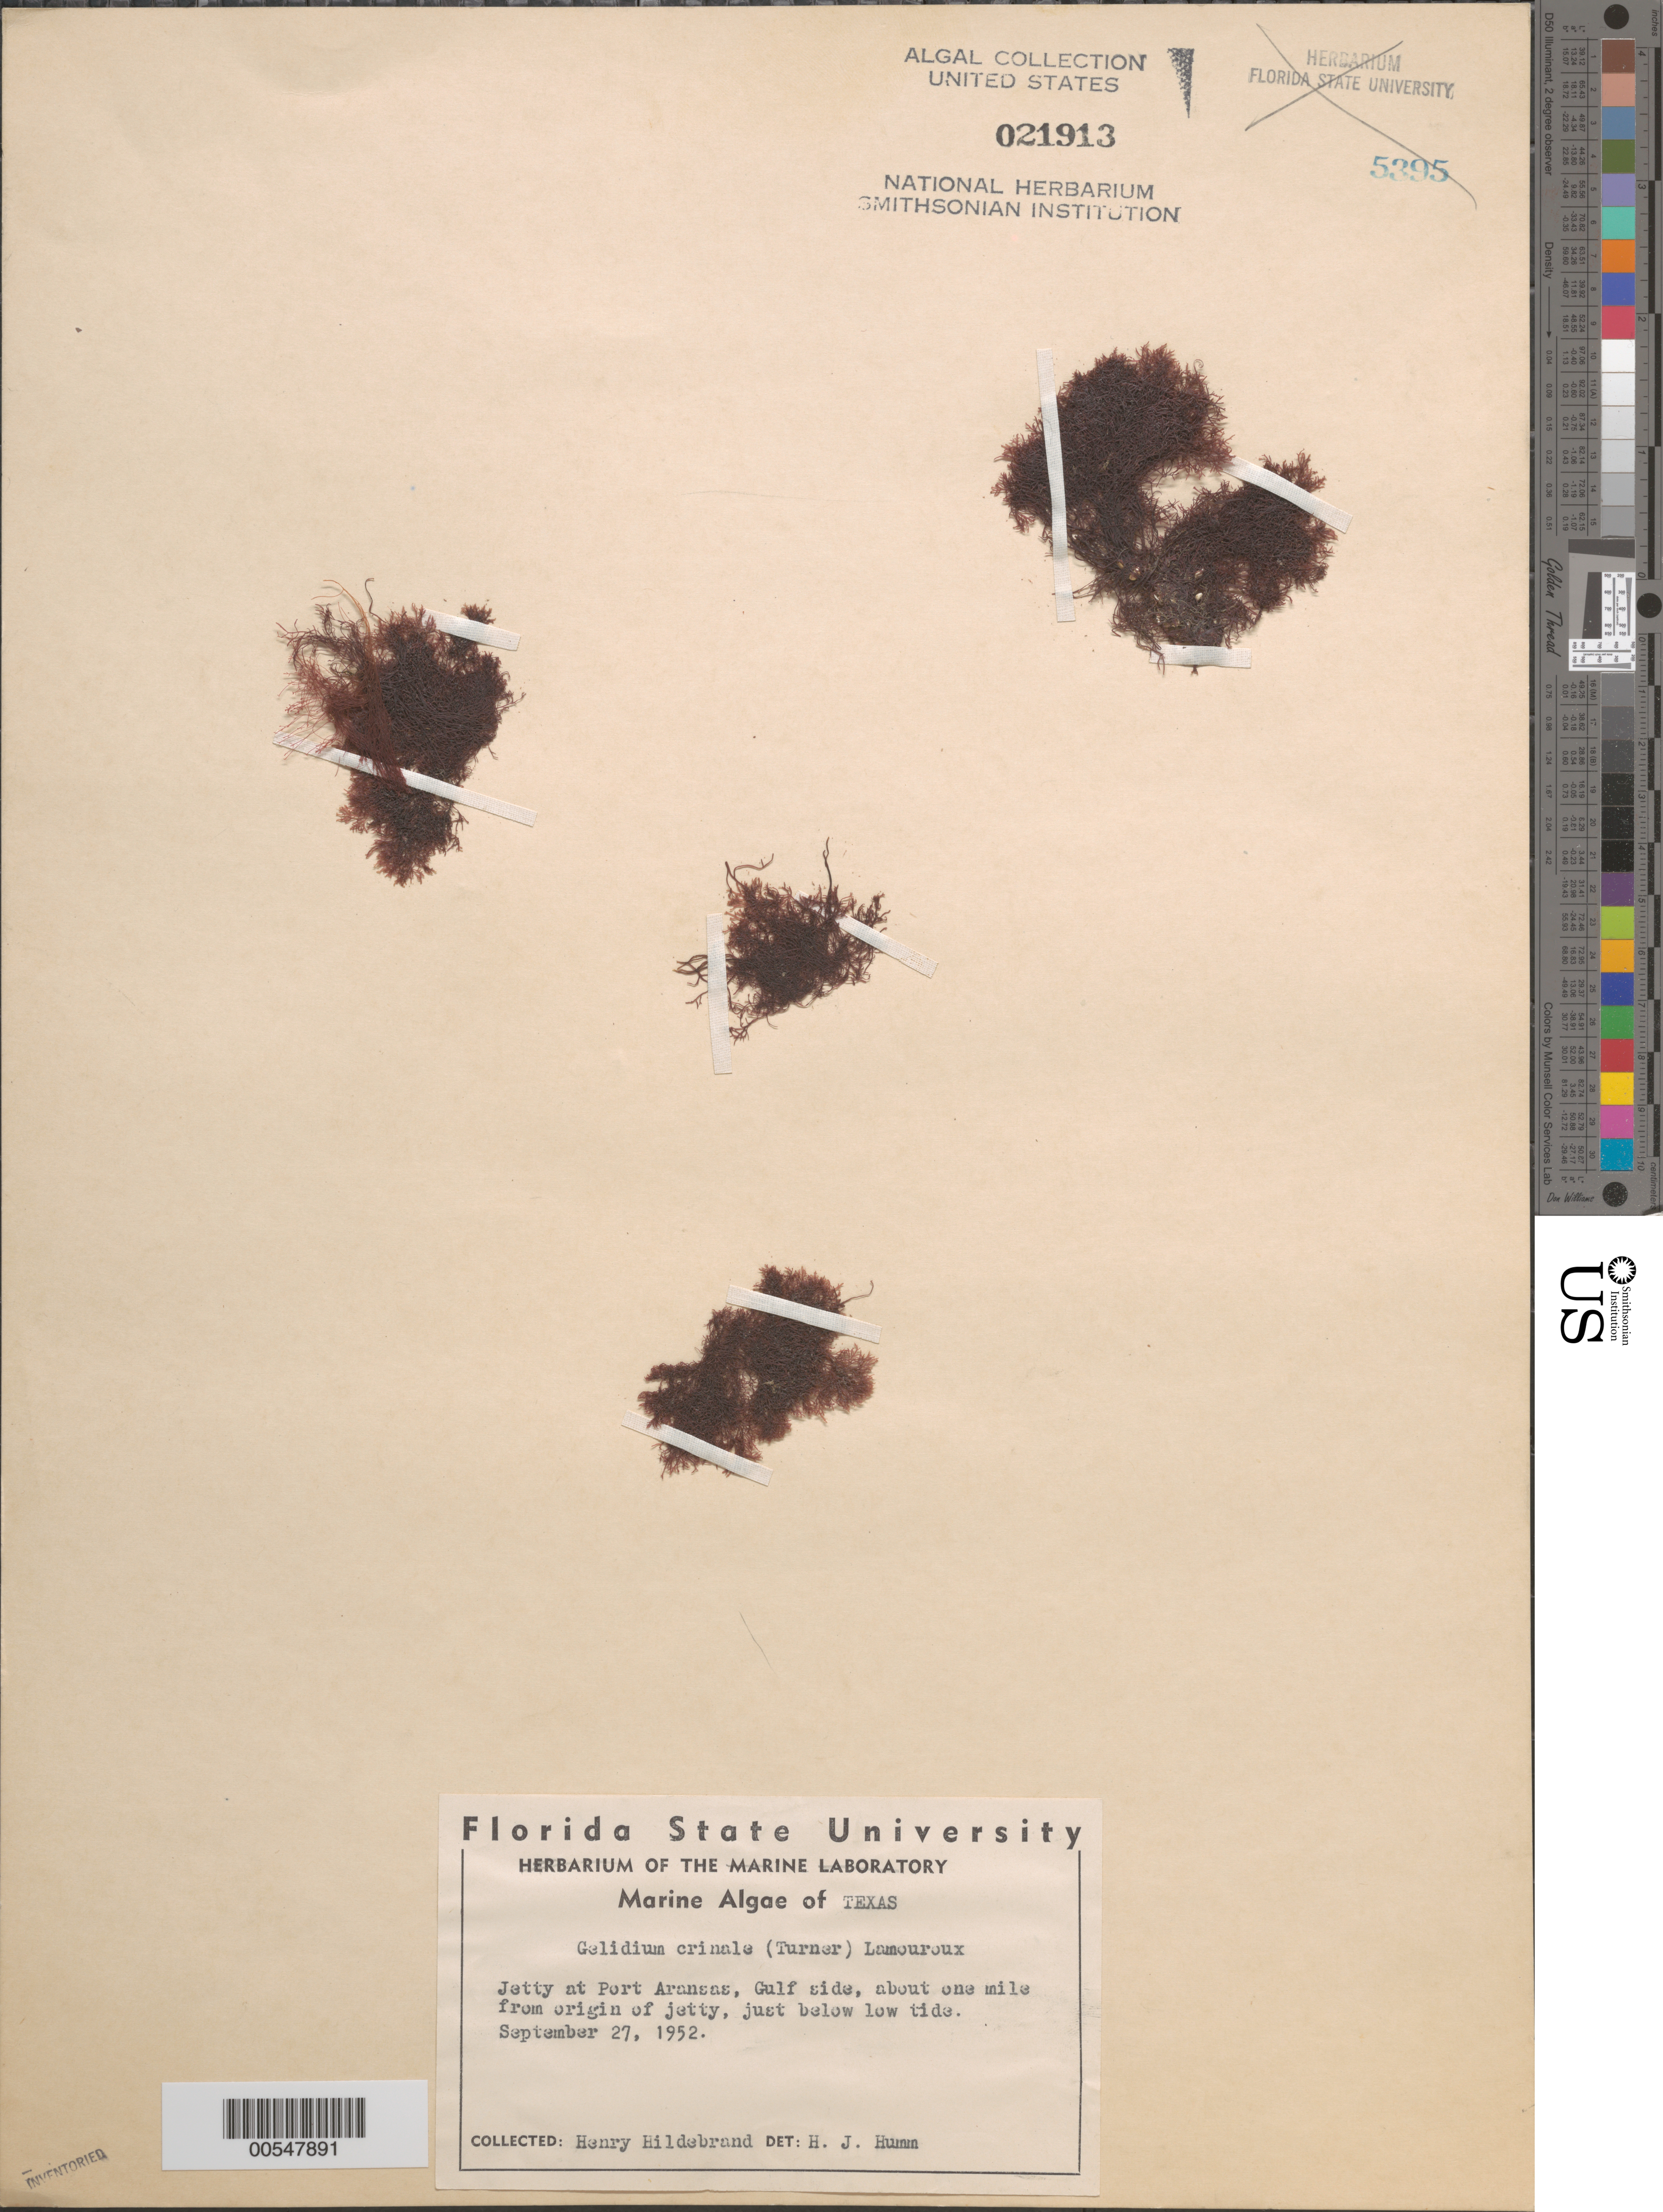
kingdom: Plantae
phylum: Rhodophyta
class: Florideophyceae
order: Gelidiales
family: Gelidiaceae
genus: Gelidium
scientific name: Gelidium crinale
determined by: Humm, Harold J.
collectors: H. Hildebrand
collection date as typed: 27 Sep 1952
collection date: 1952-09-27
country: United States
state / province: Texas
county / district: Nueces County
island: Mustang Island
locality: Port Aransas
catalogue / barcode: US 21913